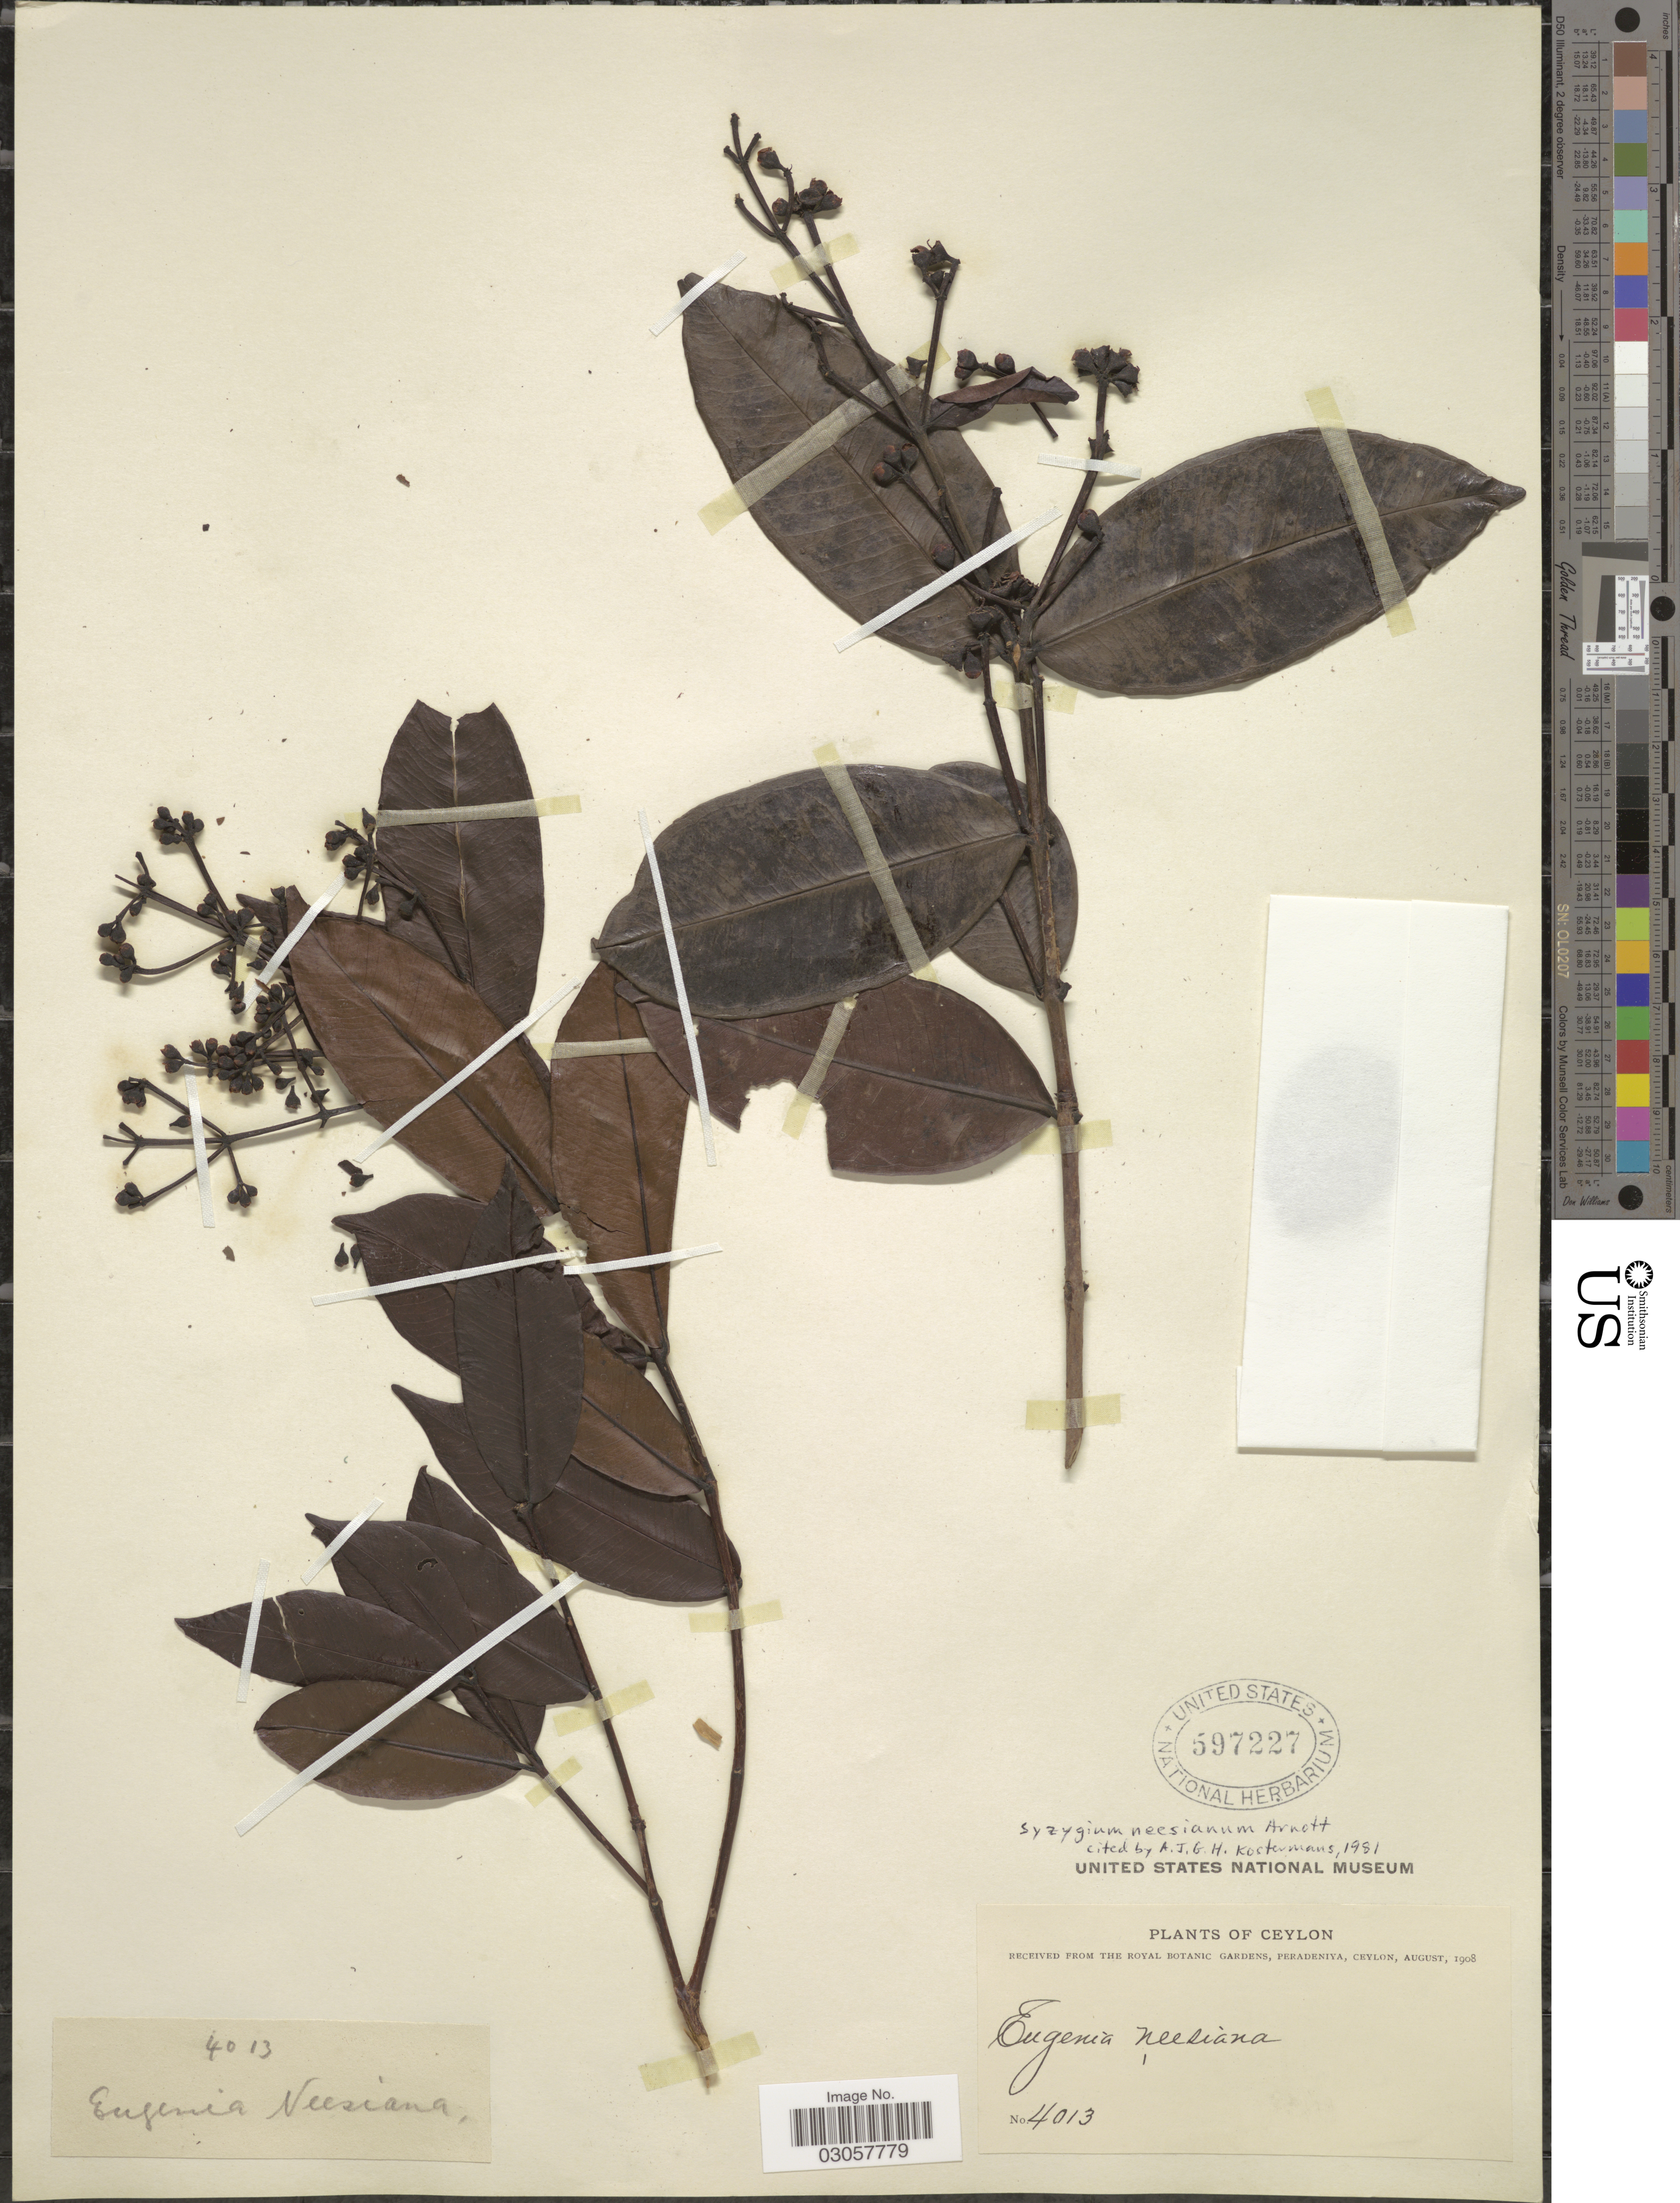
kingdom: Plantae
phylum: Tracheophyta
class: Magnoliopsida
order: Myrtales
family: Myrtaceae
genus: Syzygium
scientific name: Syzygium neesianum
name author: Arn.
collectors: ex herb. Royal Botanic Gardens, Peradeniya, Ceylon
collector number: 4013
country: Sri Lanka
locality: Ceylon.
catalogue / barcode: US 597227